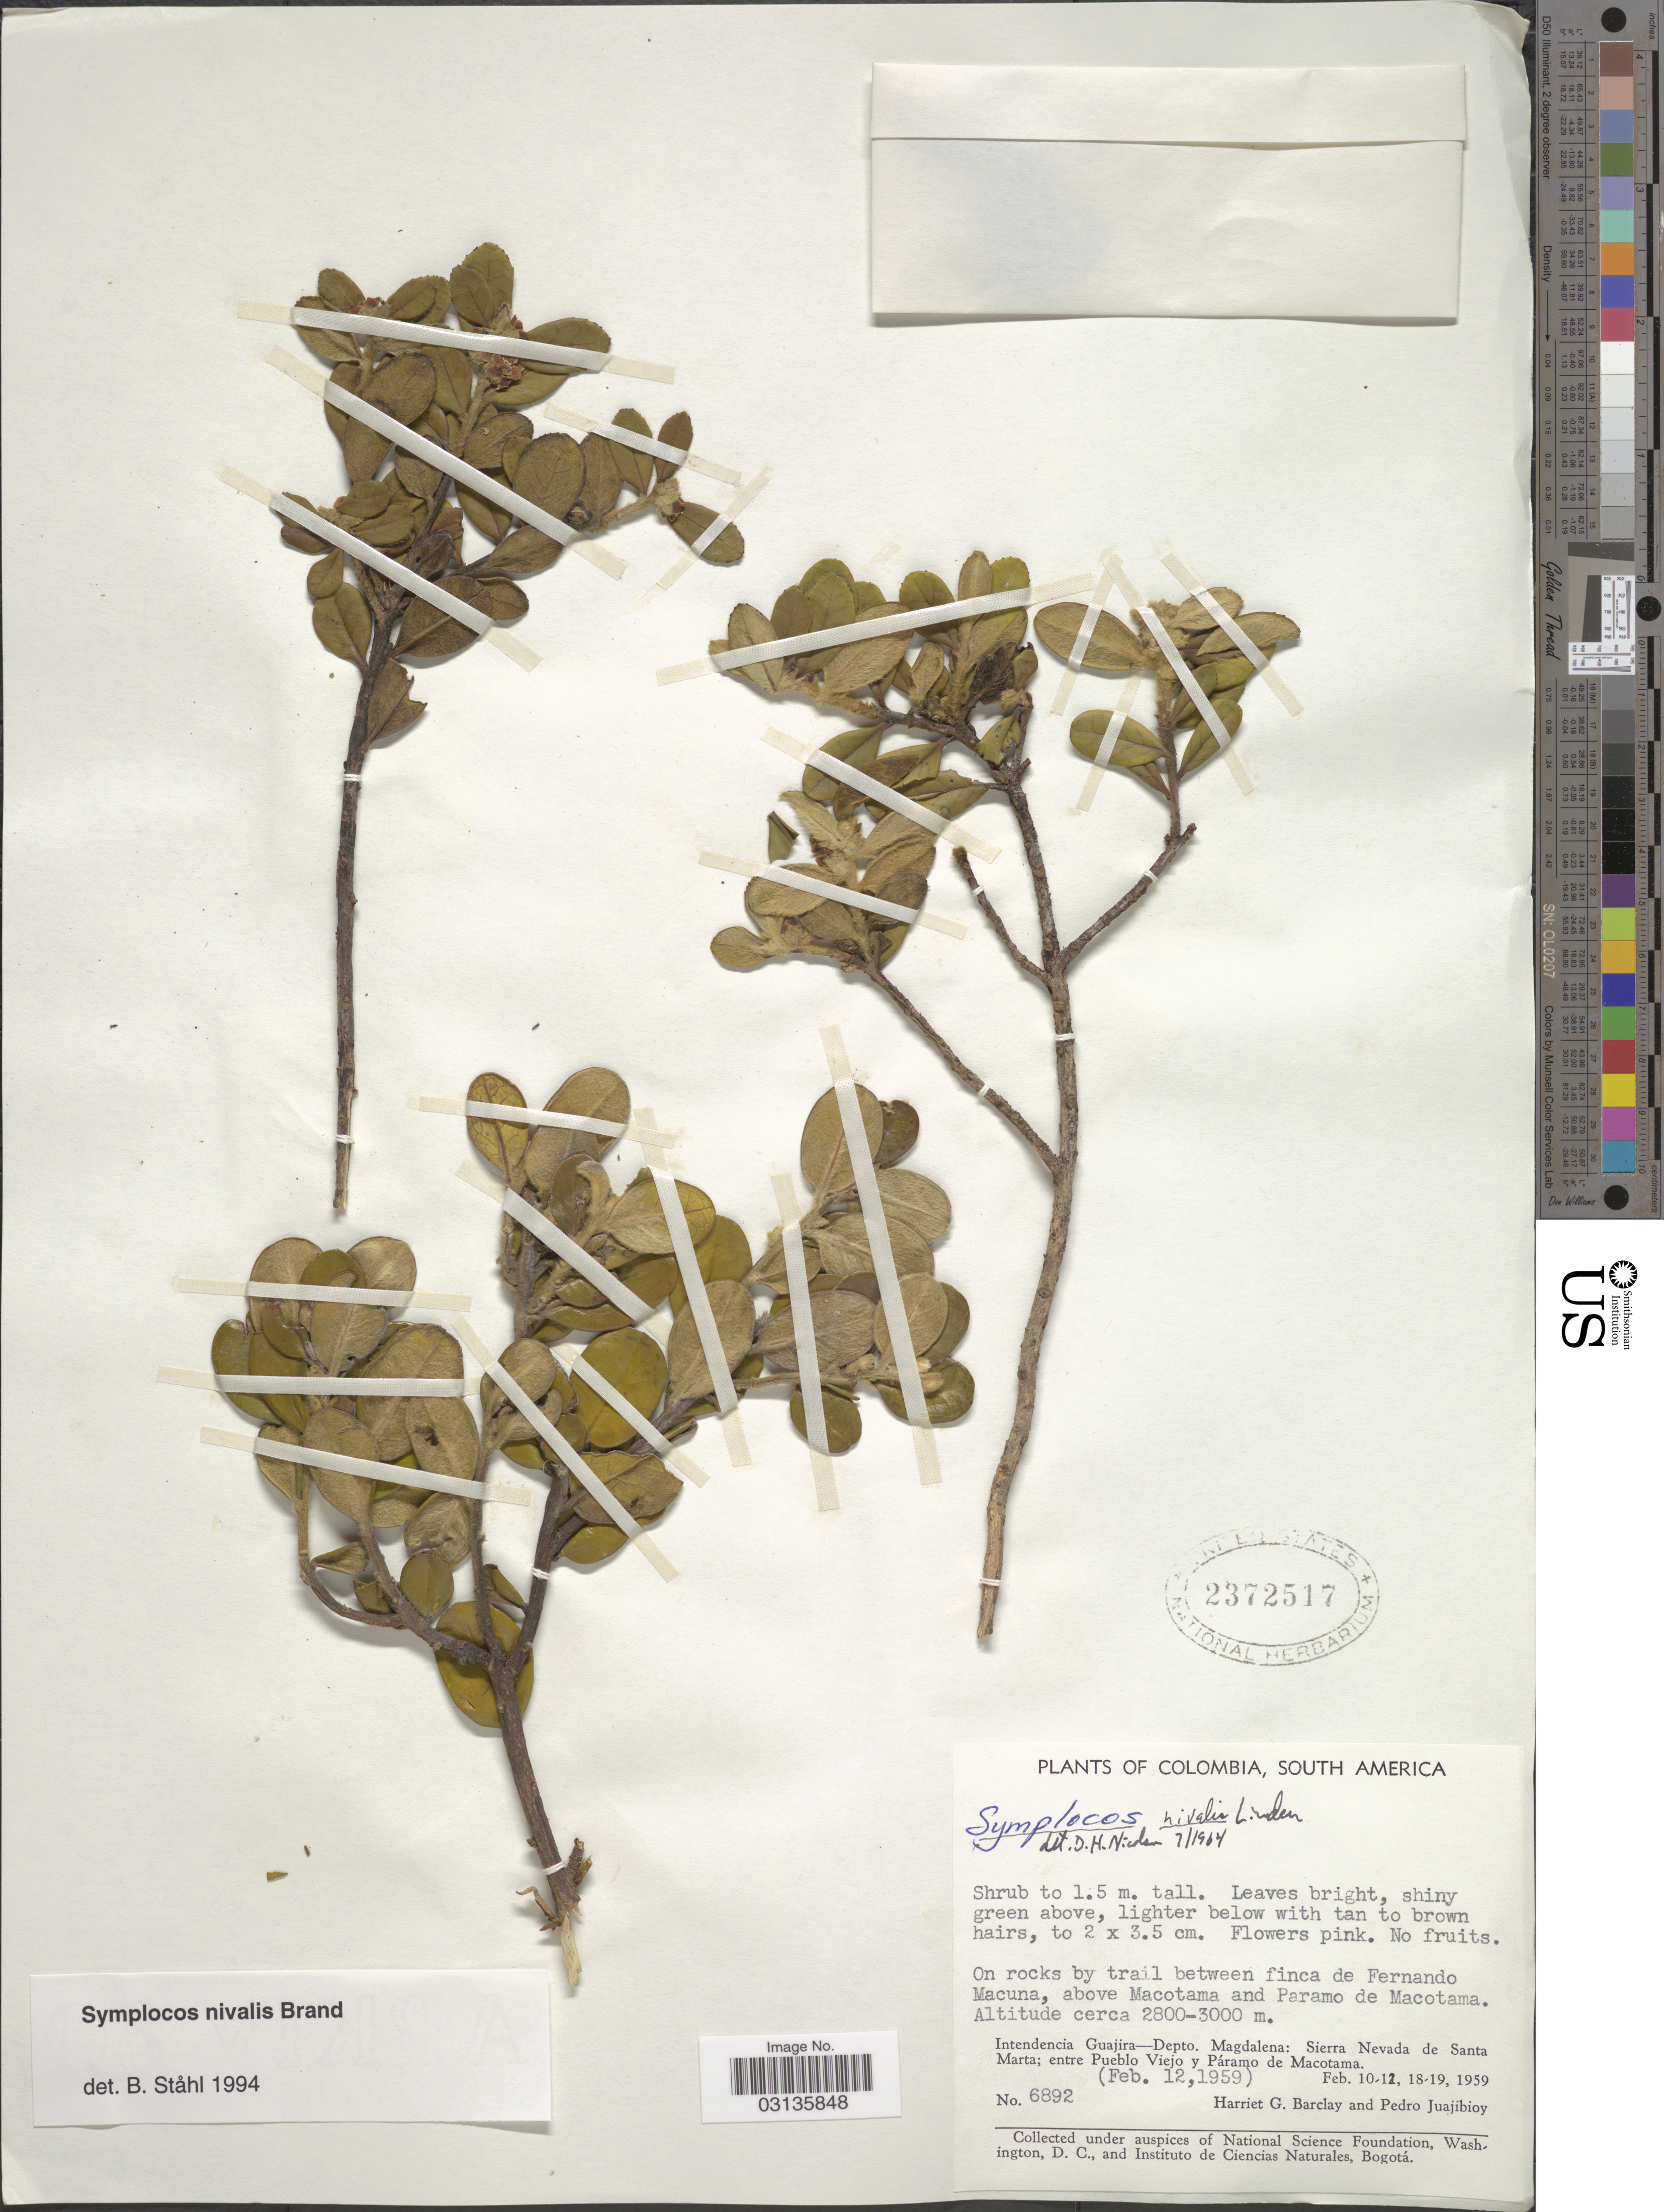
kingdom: Plantae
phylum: Tracheophyta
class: Magnoliopsida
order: Ericales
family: Symplocaceae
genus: Symplocos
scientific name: Symplocos nivalis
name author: Linden ex Brand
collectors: H. G. Barclay & P. Juajibioy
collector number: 6892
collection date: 1959-02-12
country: Colombia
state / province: Magdalena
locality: On rocks by trail between finca de Fernando Macuna, above Macotama and Paramo de Macotama. Intendencia Guajira-Depto. Magdalena: Sierra Nevada de Santa Marta; entre Pueblo Viejo y Páramo de Macotama.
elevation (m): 2800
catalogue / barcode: US 2372517